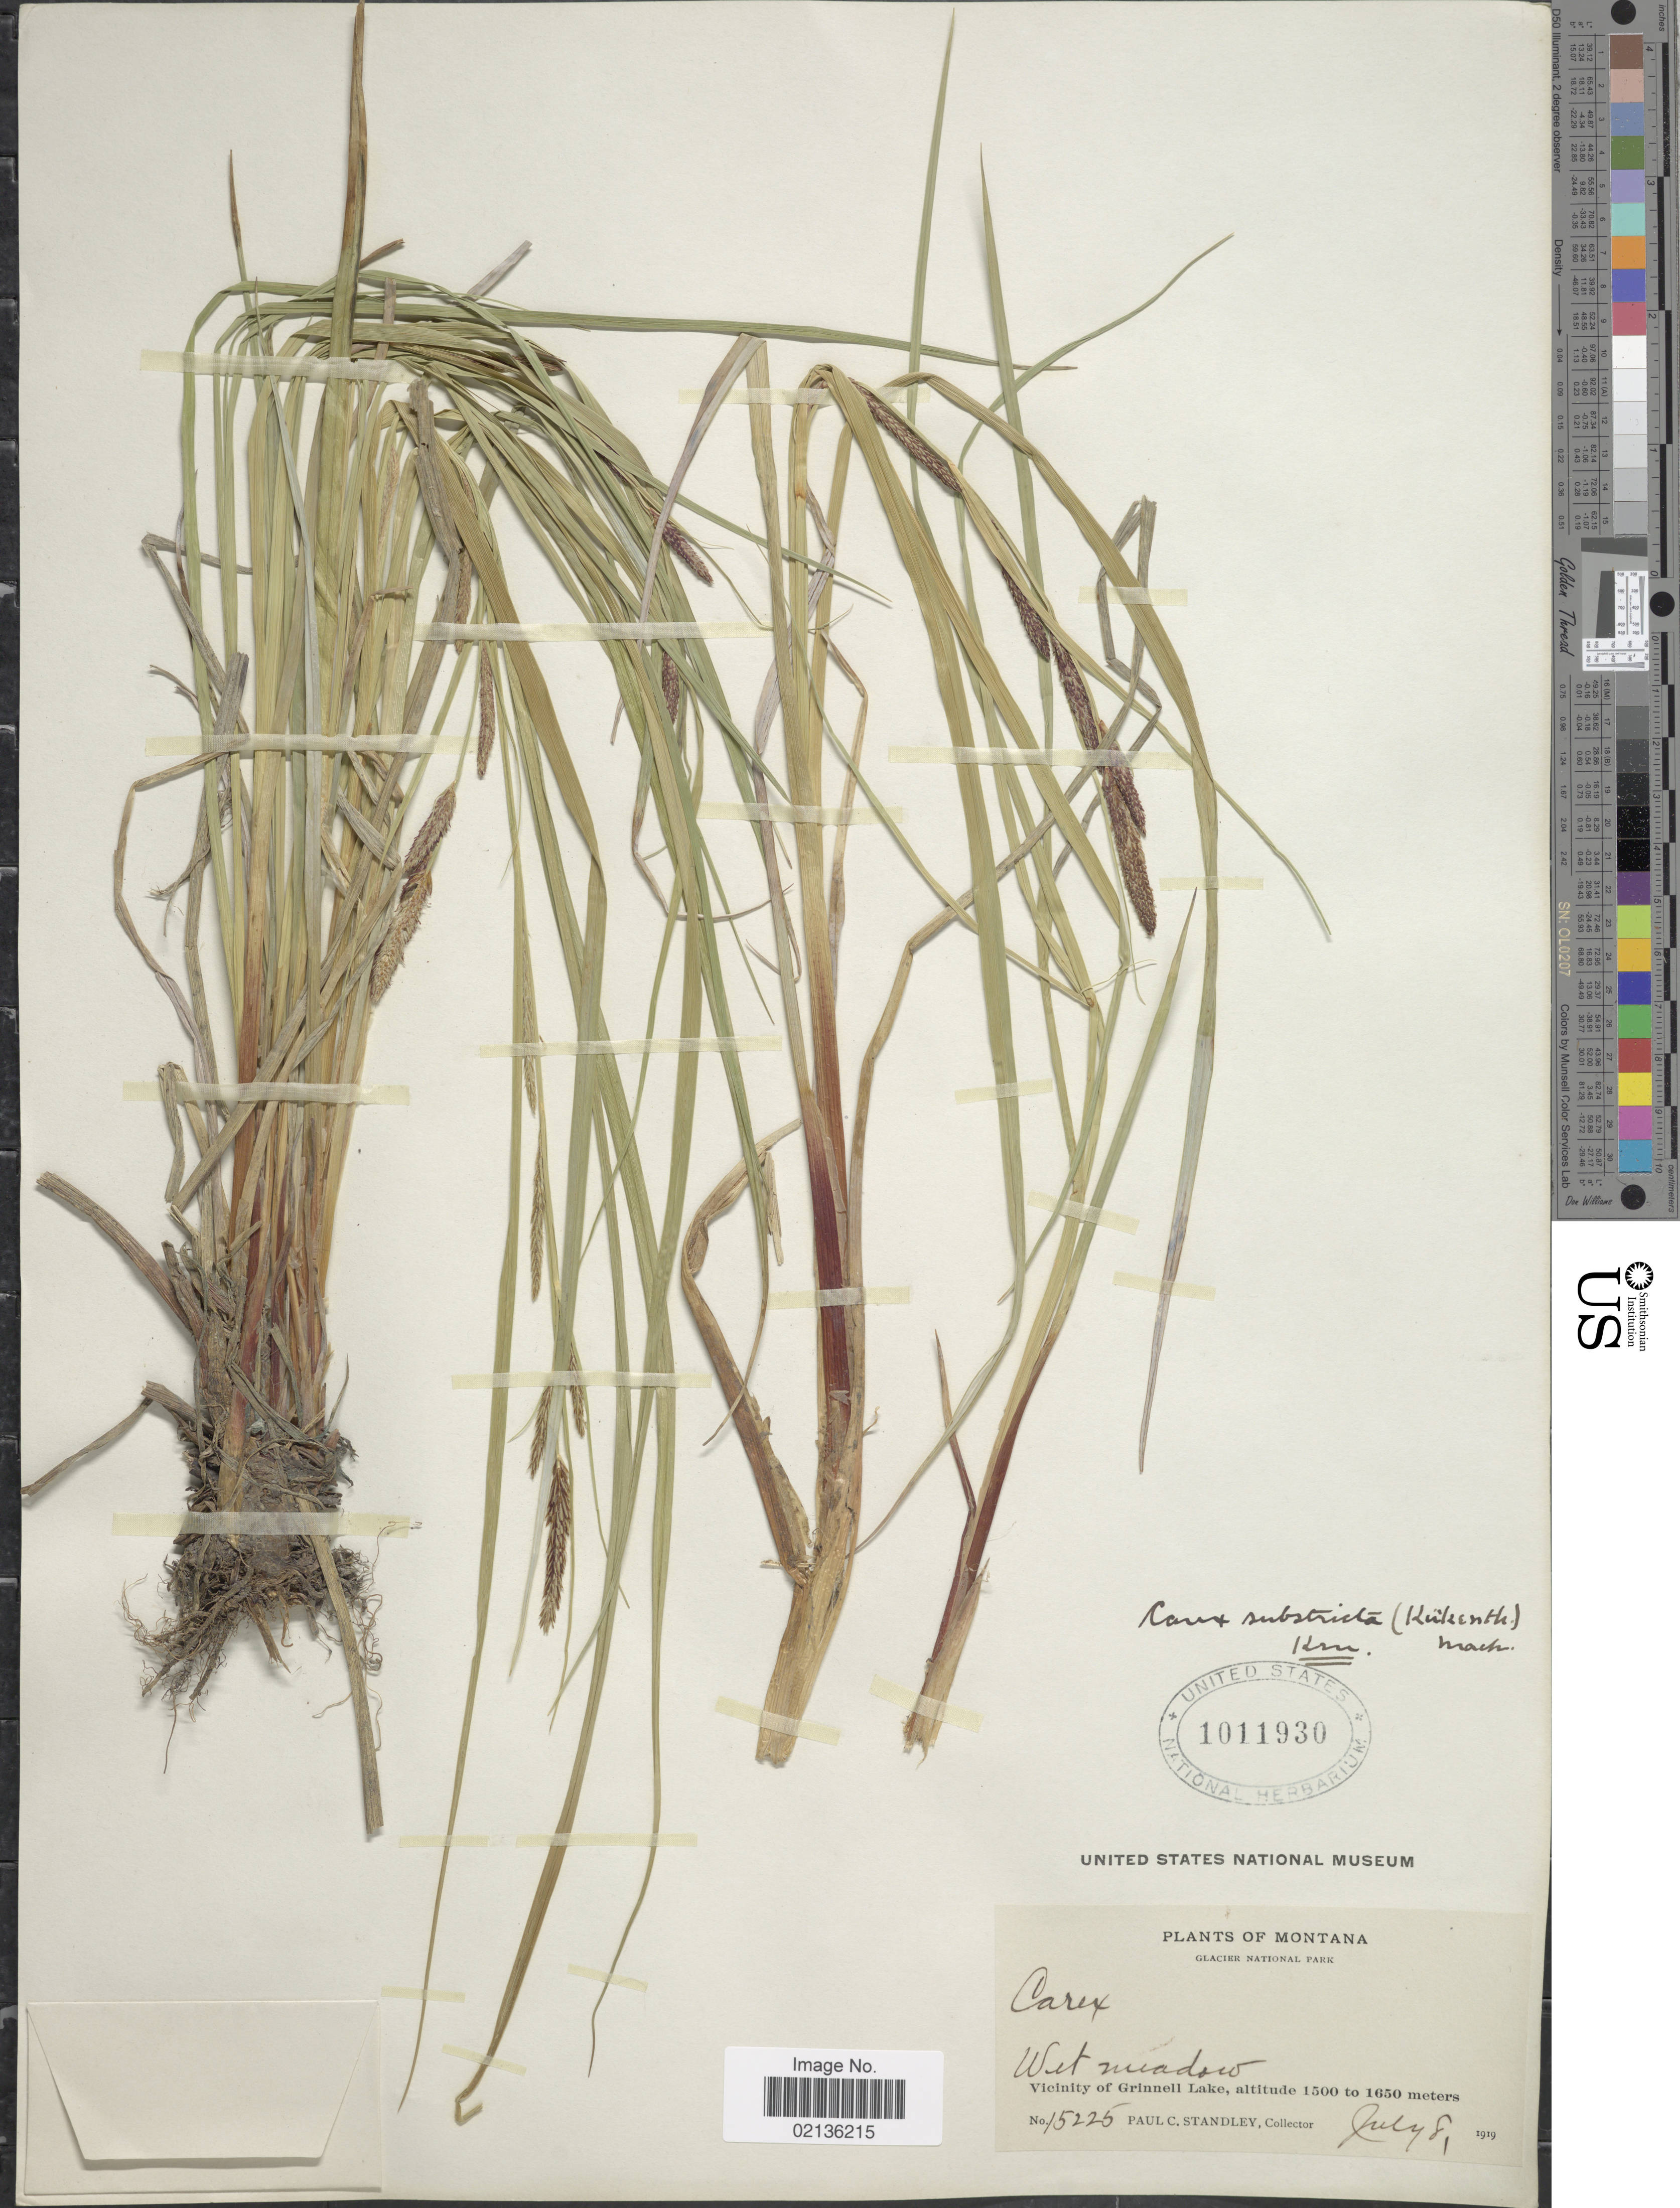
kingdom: Plantae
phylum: Tracheophyta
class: Liliopsida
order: Poales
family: Cyperaceae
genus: Carex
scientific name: Carex aquatilis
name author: Wahlenb.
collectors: P. C. Standley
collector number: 15225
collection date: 1919-07-08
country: United States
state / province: Montana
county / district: Glacier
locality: Glacier National Park, Vicinity of Grinnell Lake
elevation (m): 1500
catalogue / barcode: US 1011930